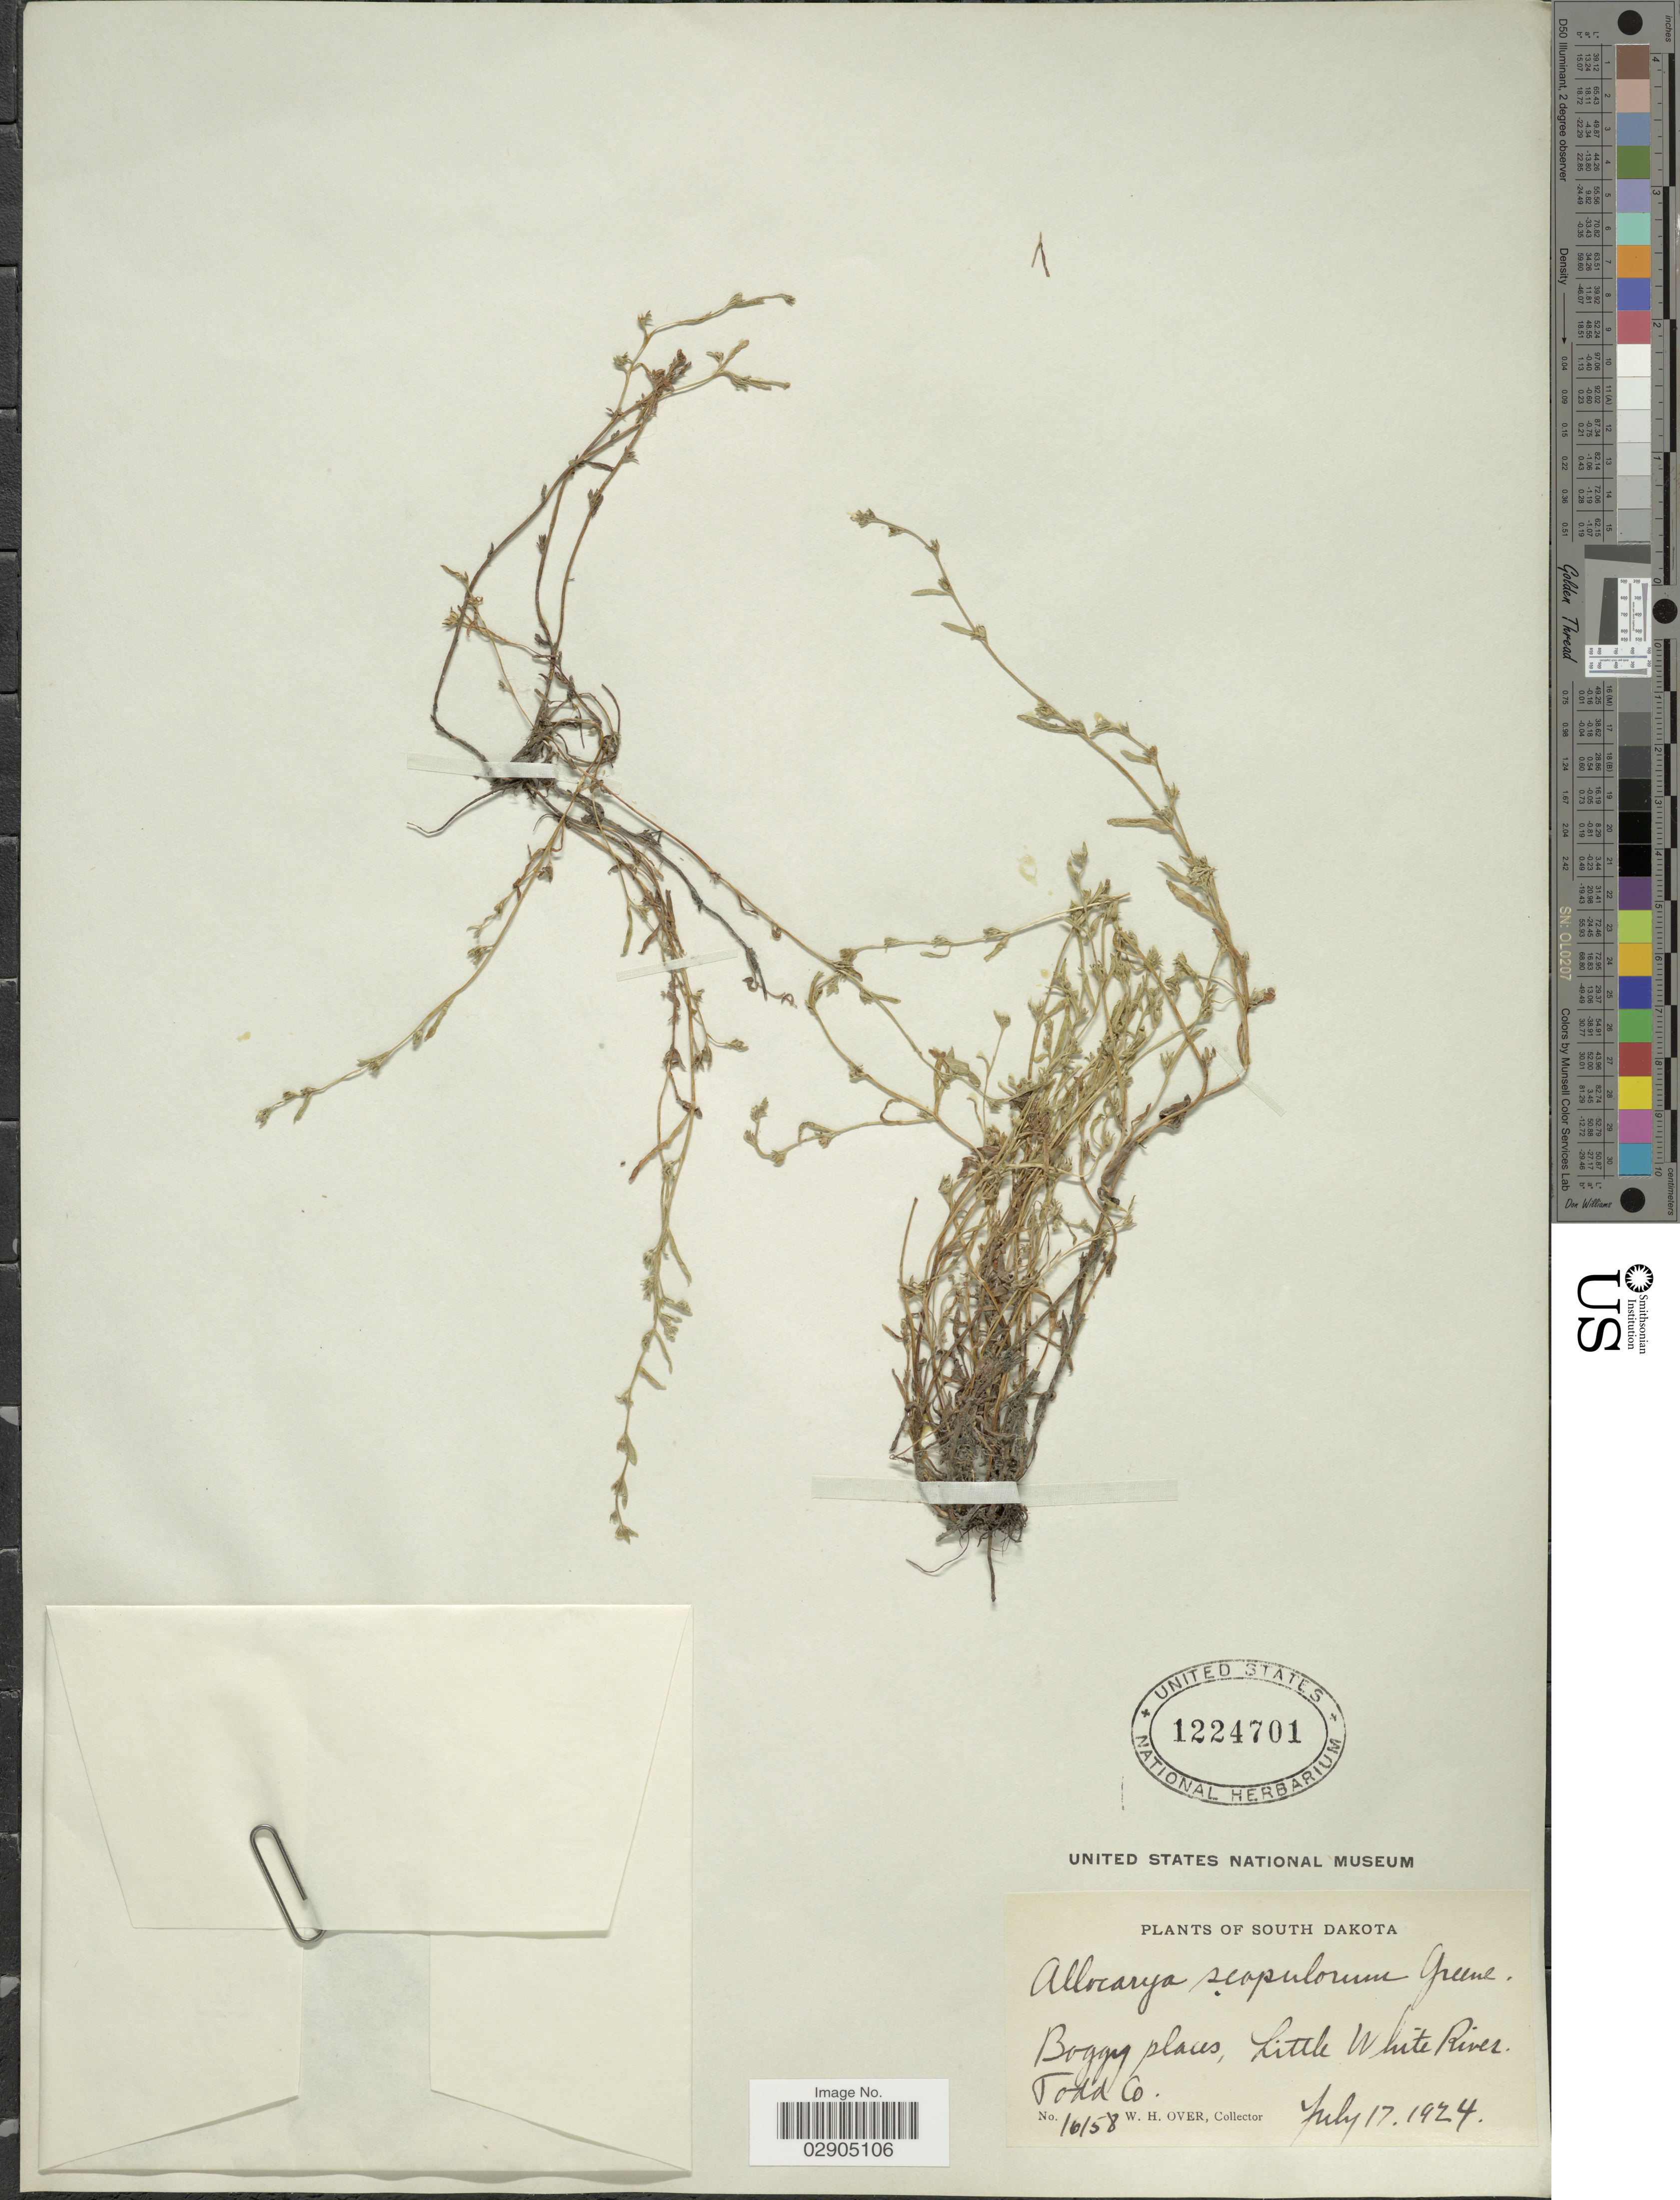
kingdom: Plantae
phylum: Tracheophyta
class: Magnoliopsida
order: Boraginales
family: Boraginaceae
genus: Allocarya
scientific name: Allocarya californica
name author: (Fisch. & C.A. Mey.) Greene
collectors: W. Over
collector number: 16158*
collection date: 1924-07-17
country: United States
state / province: South Dakota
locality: Little White River. Todd Co.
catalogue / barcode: US 1224701